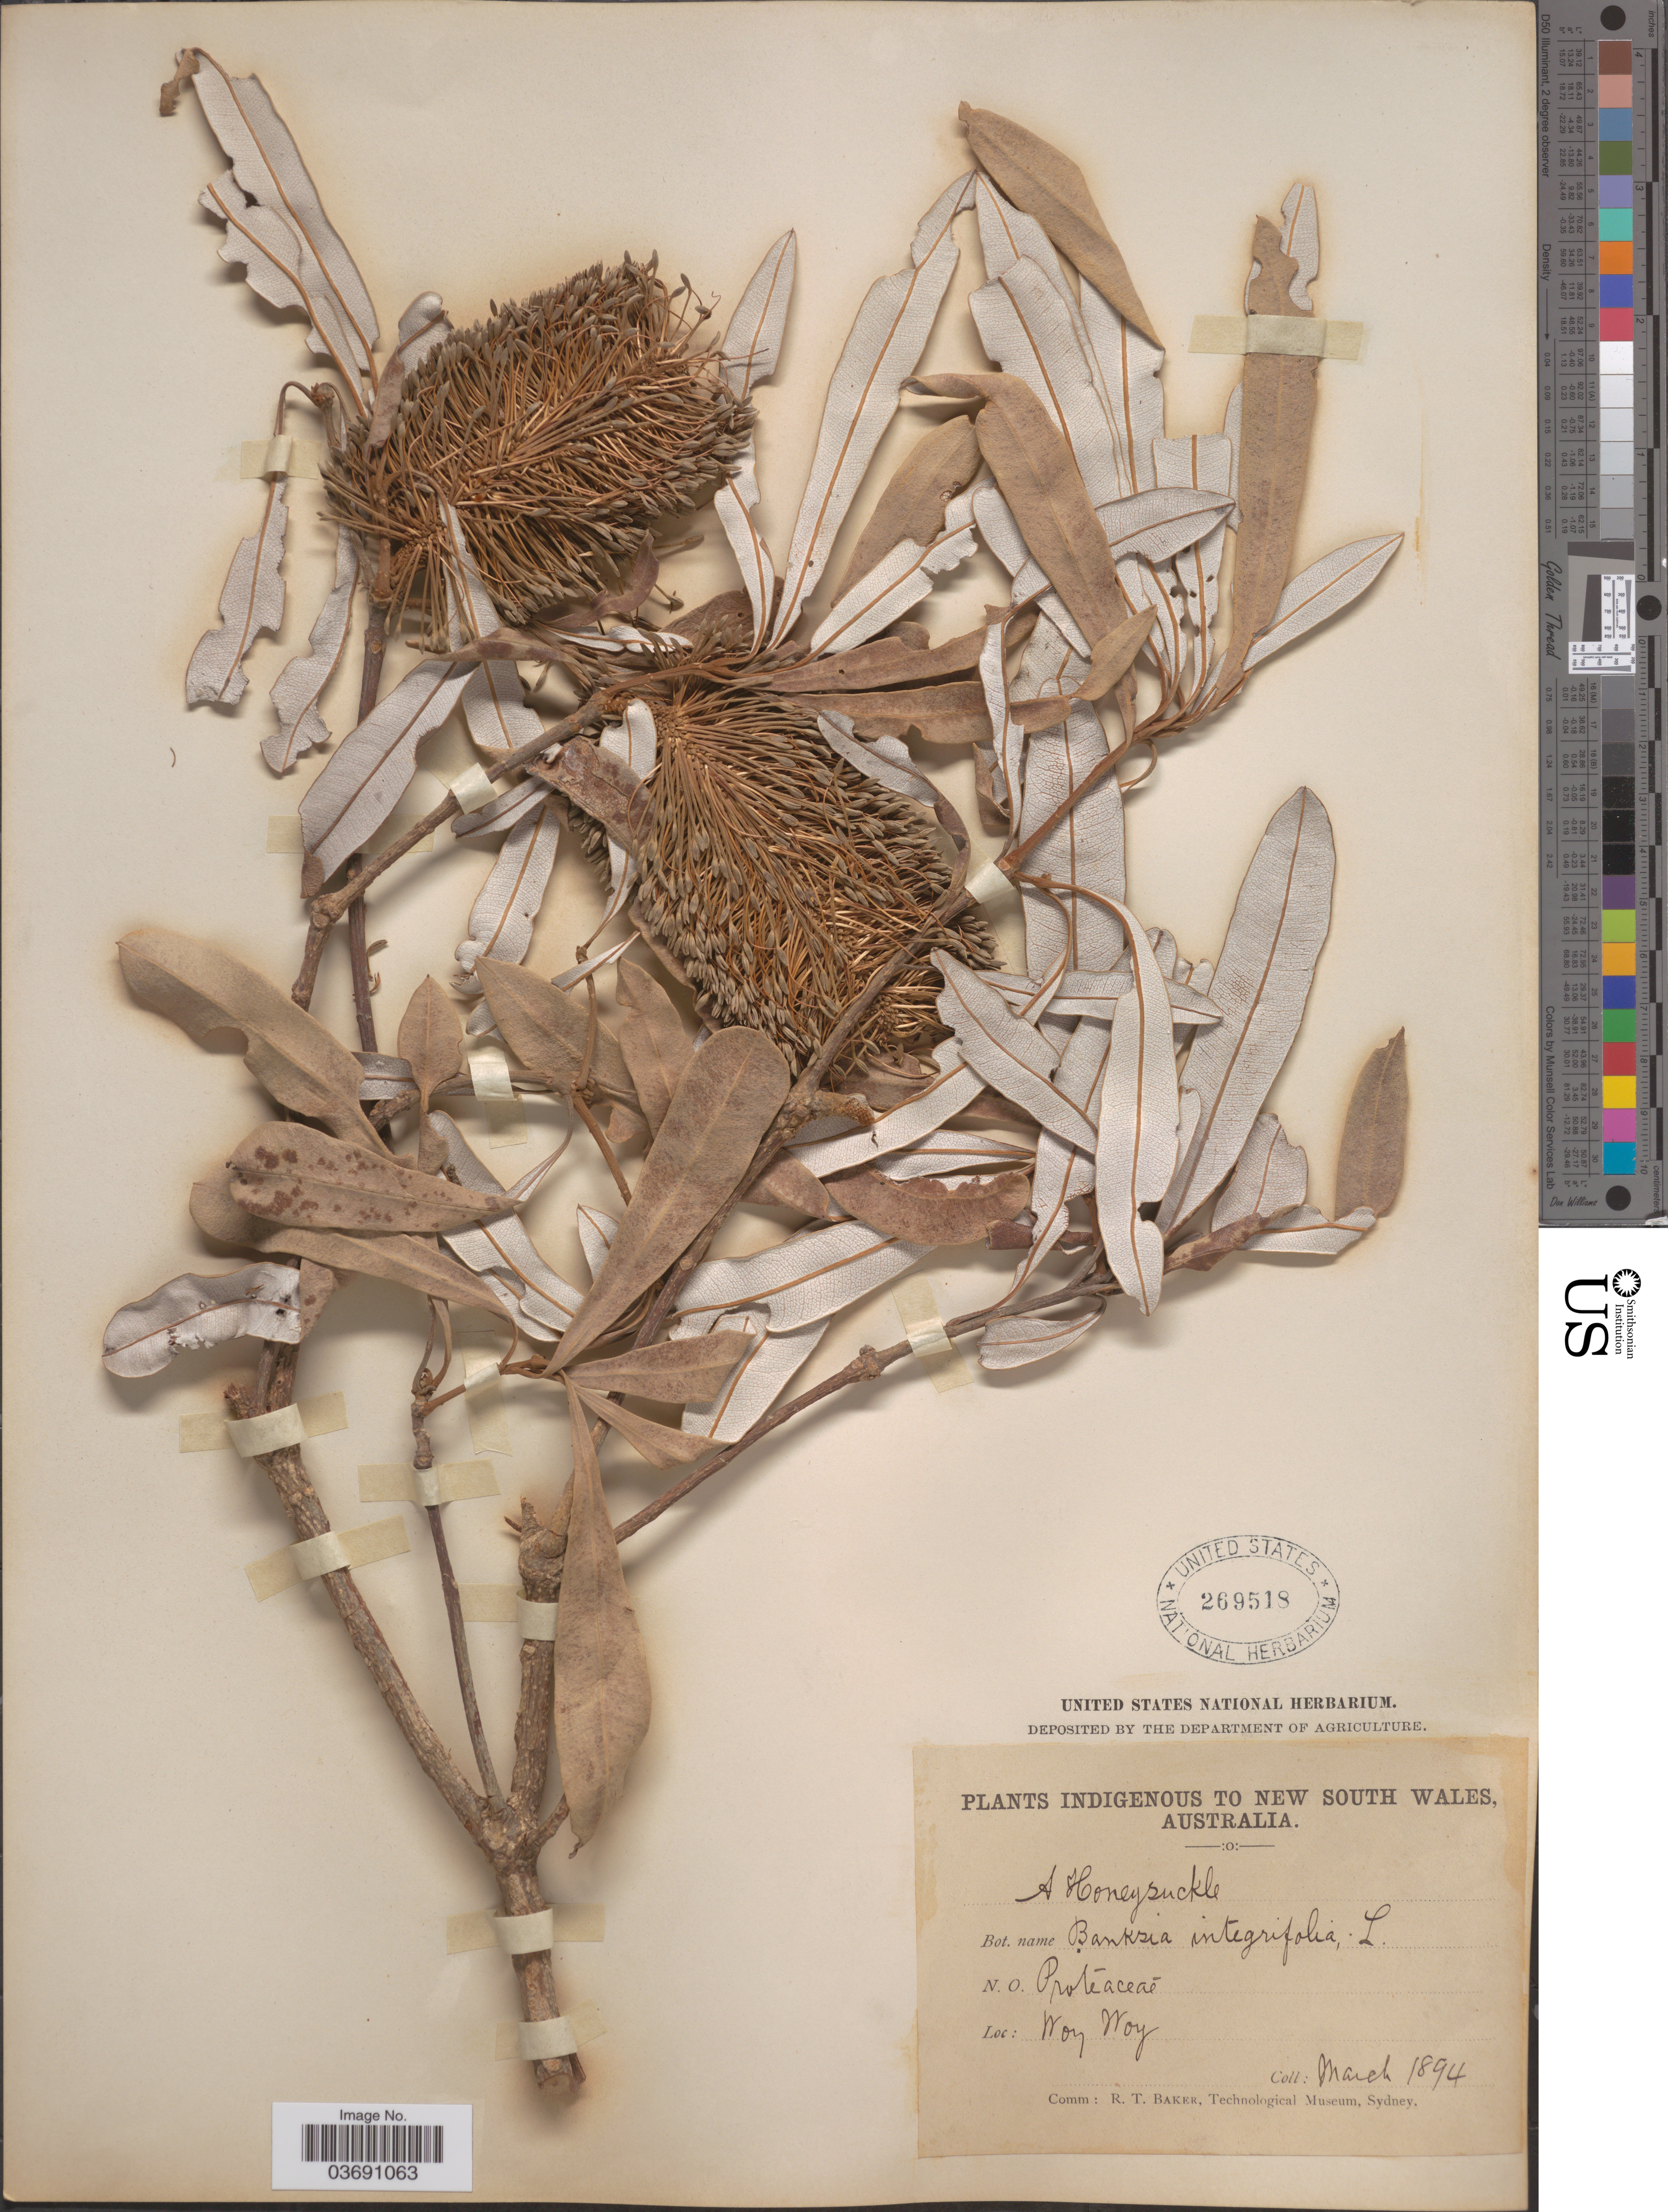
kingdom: Plantae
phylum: Tracheophyta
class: Magnoliopsida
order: Proteales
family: Proteaceae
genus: Banksia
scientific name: Banksia integrifolia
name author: L. f.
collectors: R. T. Baker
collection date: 1894-03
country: Australia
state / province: New South Wales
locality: Indigenous to New South Wales. Woy Woy.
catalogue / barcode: US 269518